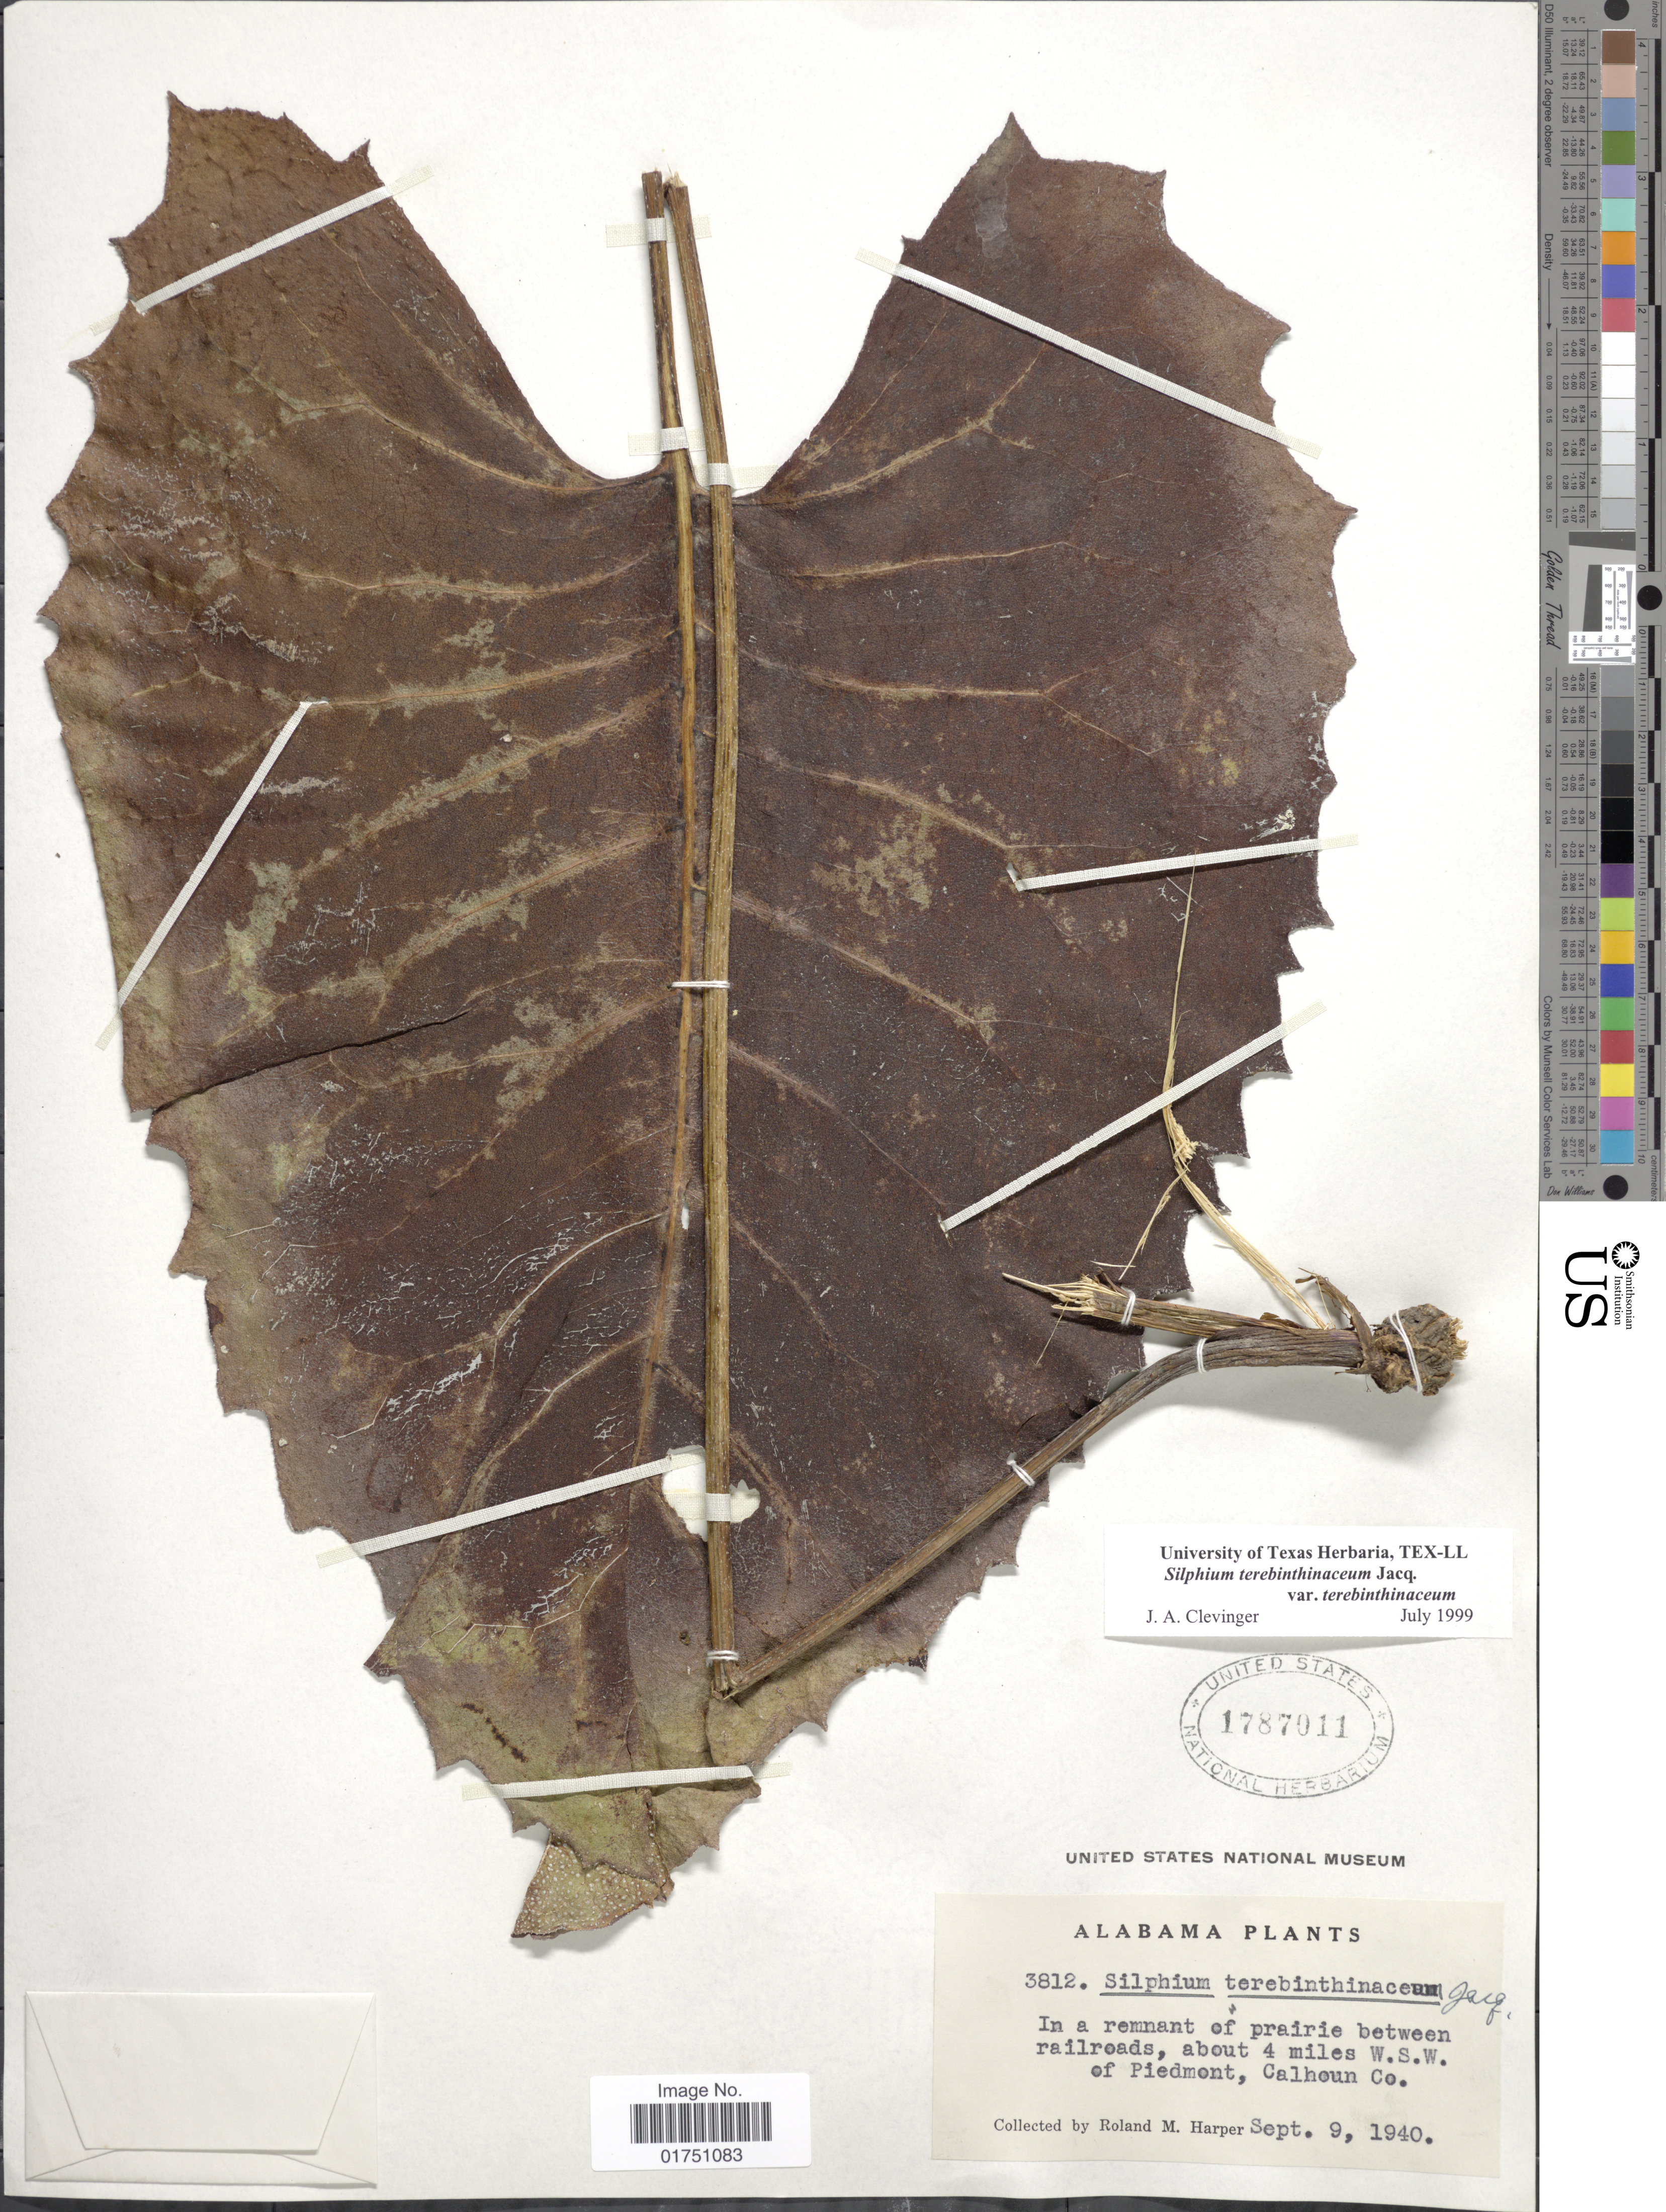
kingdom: Plantae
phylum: Tracheophyta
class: Magnoliopsida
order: Asterales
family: Asteraceae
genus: Silphium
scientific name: Silphium terebinthinaceum var. terebinthinaceum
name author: Jacq.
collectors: R. M. Harper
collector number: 3812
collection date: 1940-09-09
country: United States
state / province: Alabama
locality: In a remnant of prairie between railroads, about 4 miles w.s.w. of Piedmont, Calhoun Co.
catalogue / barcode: US 1787011